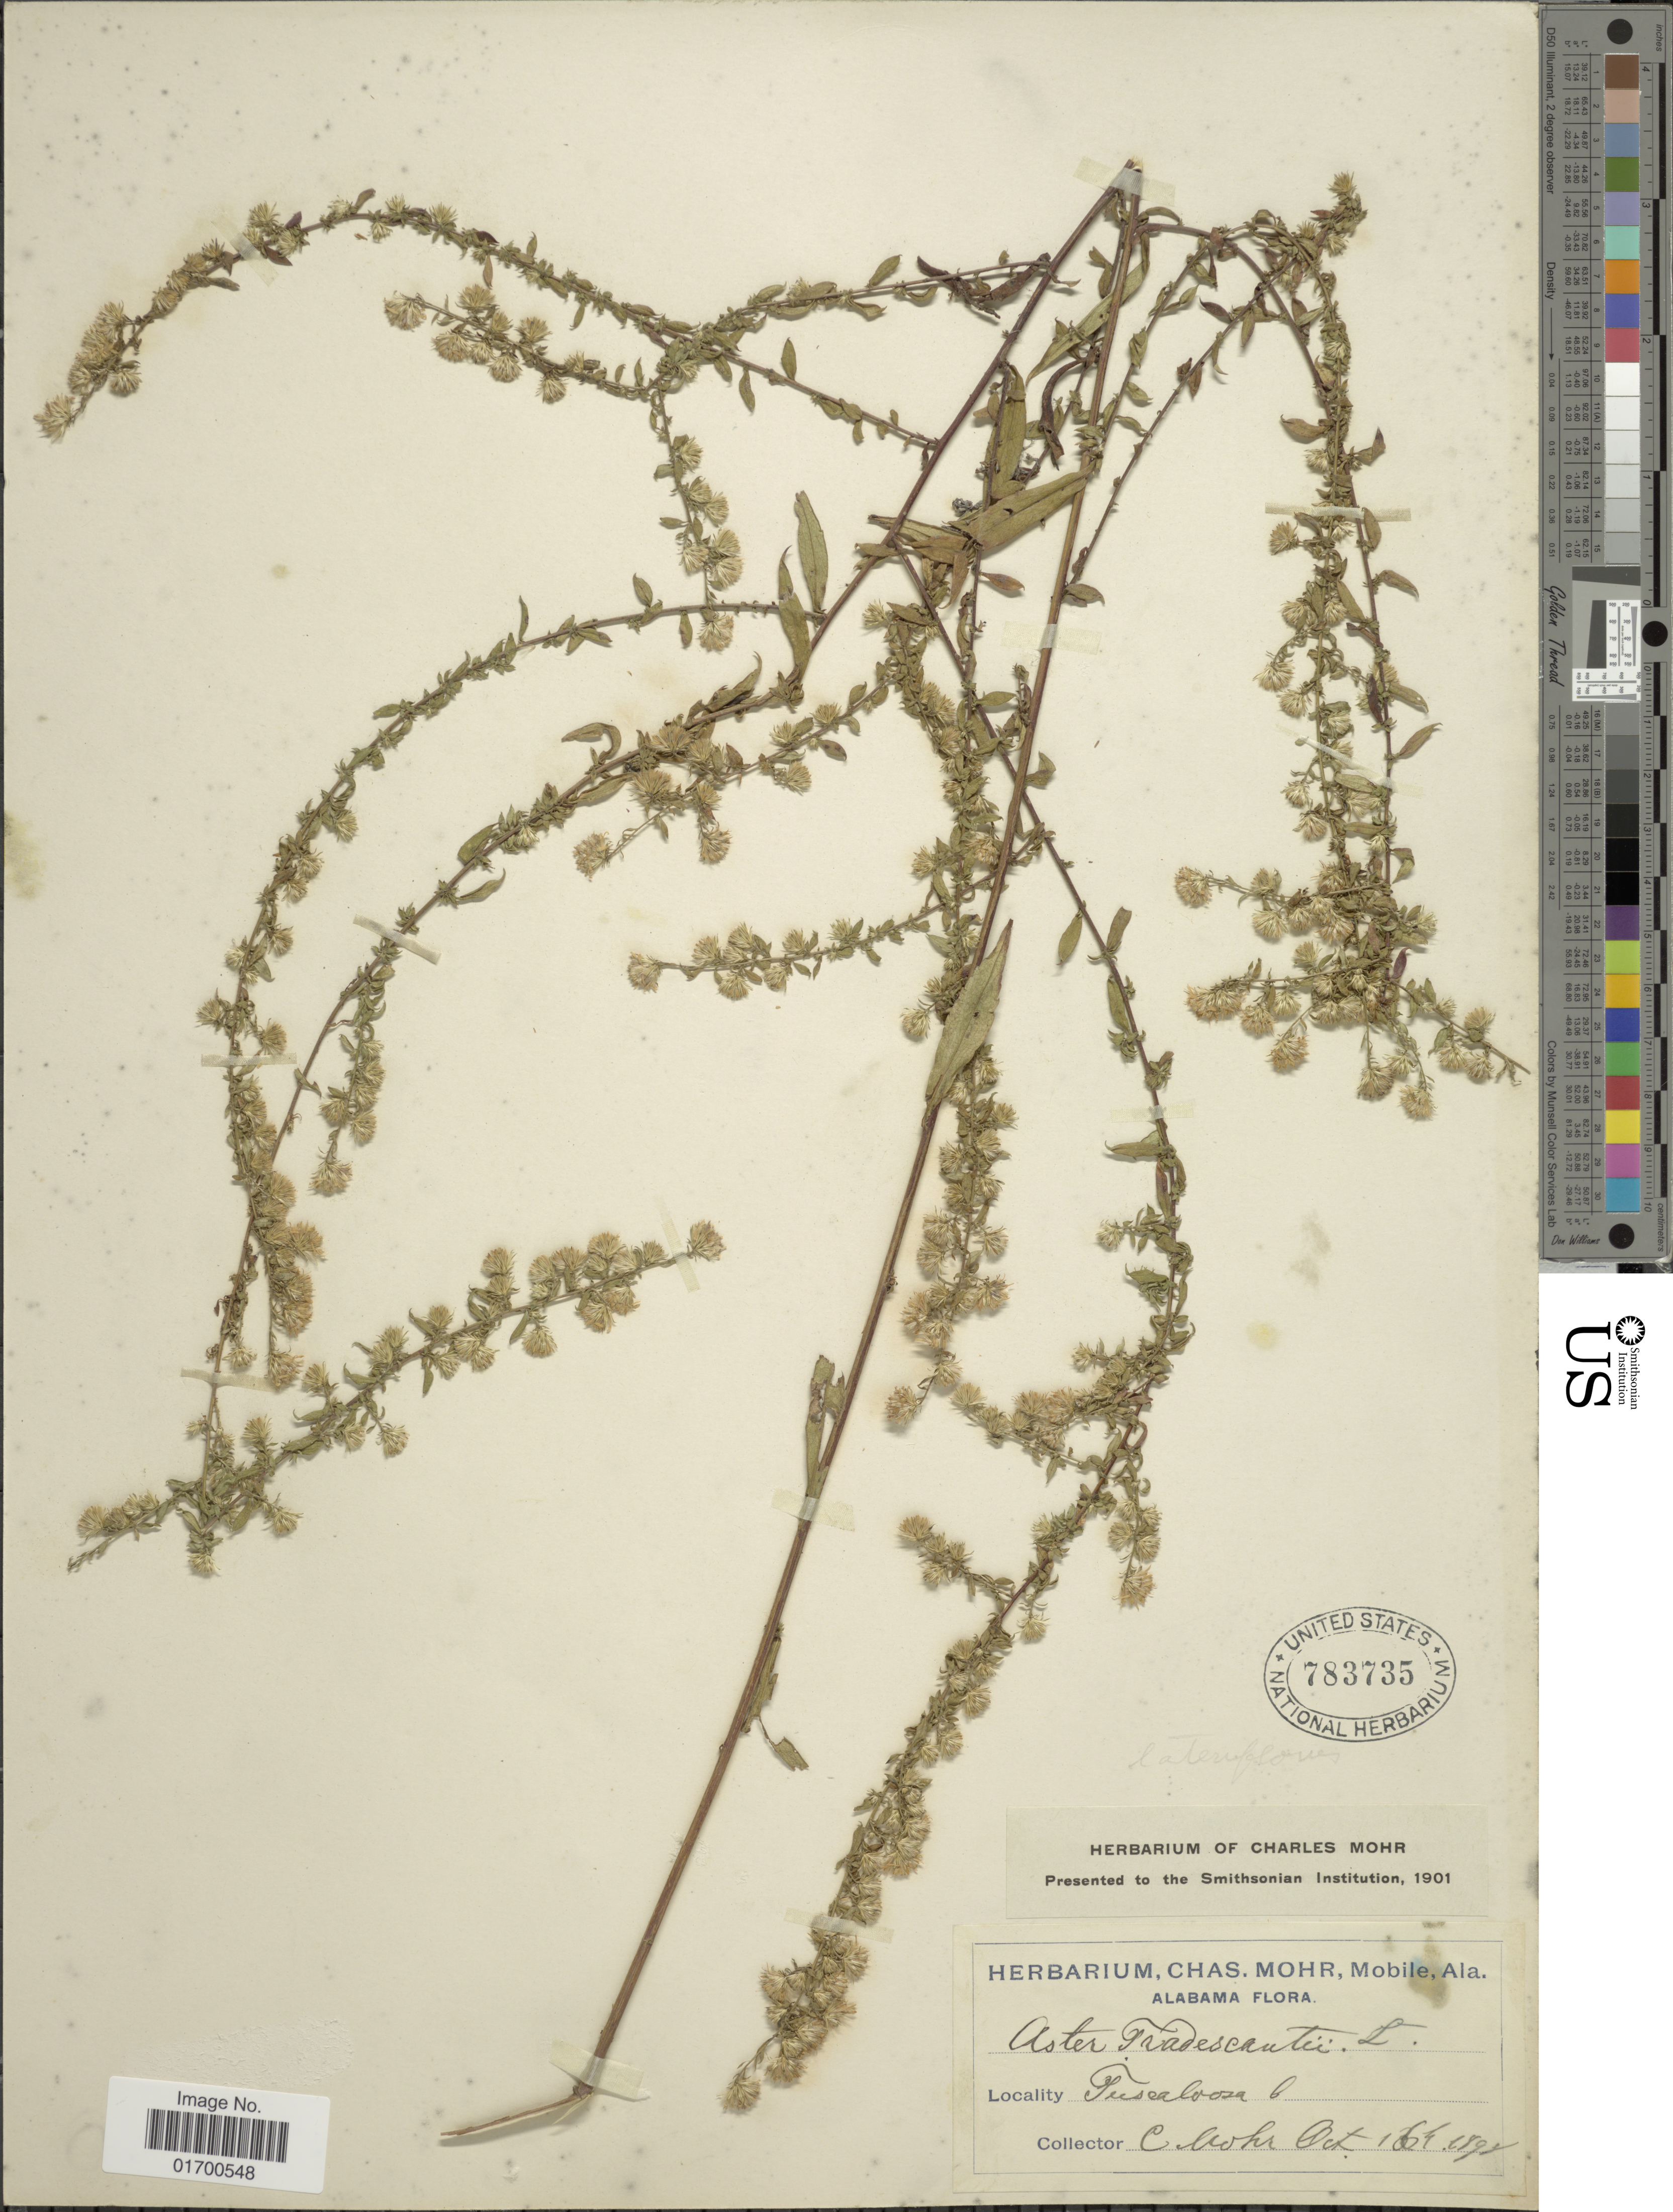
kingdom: Plantae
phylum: Tracheophyta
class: Magnoliopsida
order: Asterales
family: Asteraceae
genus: Symphyotrichum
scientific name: Symphyotrichum lateriflorum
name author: (L.) Á. Löve & D. Löve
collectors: Mohr, C. T. (herbarium)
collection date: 1892-10-16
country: United States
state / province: Alabama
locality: Tuscaloosa C.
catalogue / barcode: US 783735